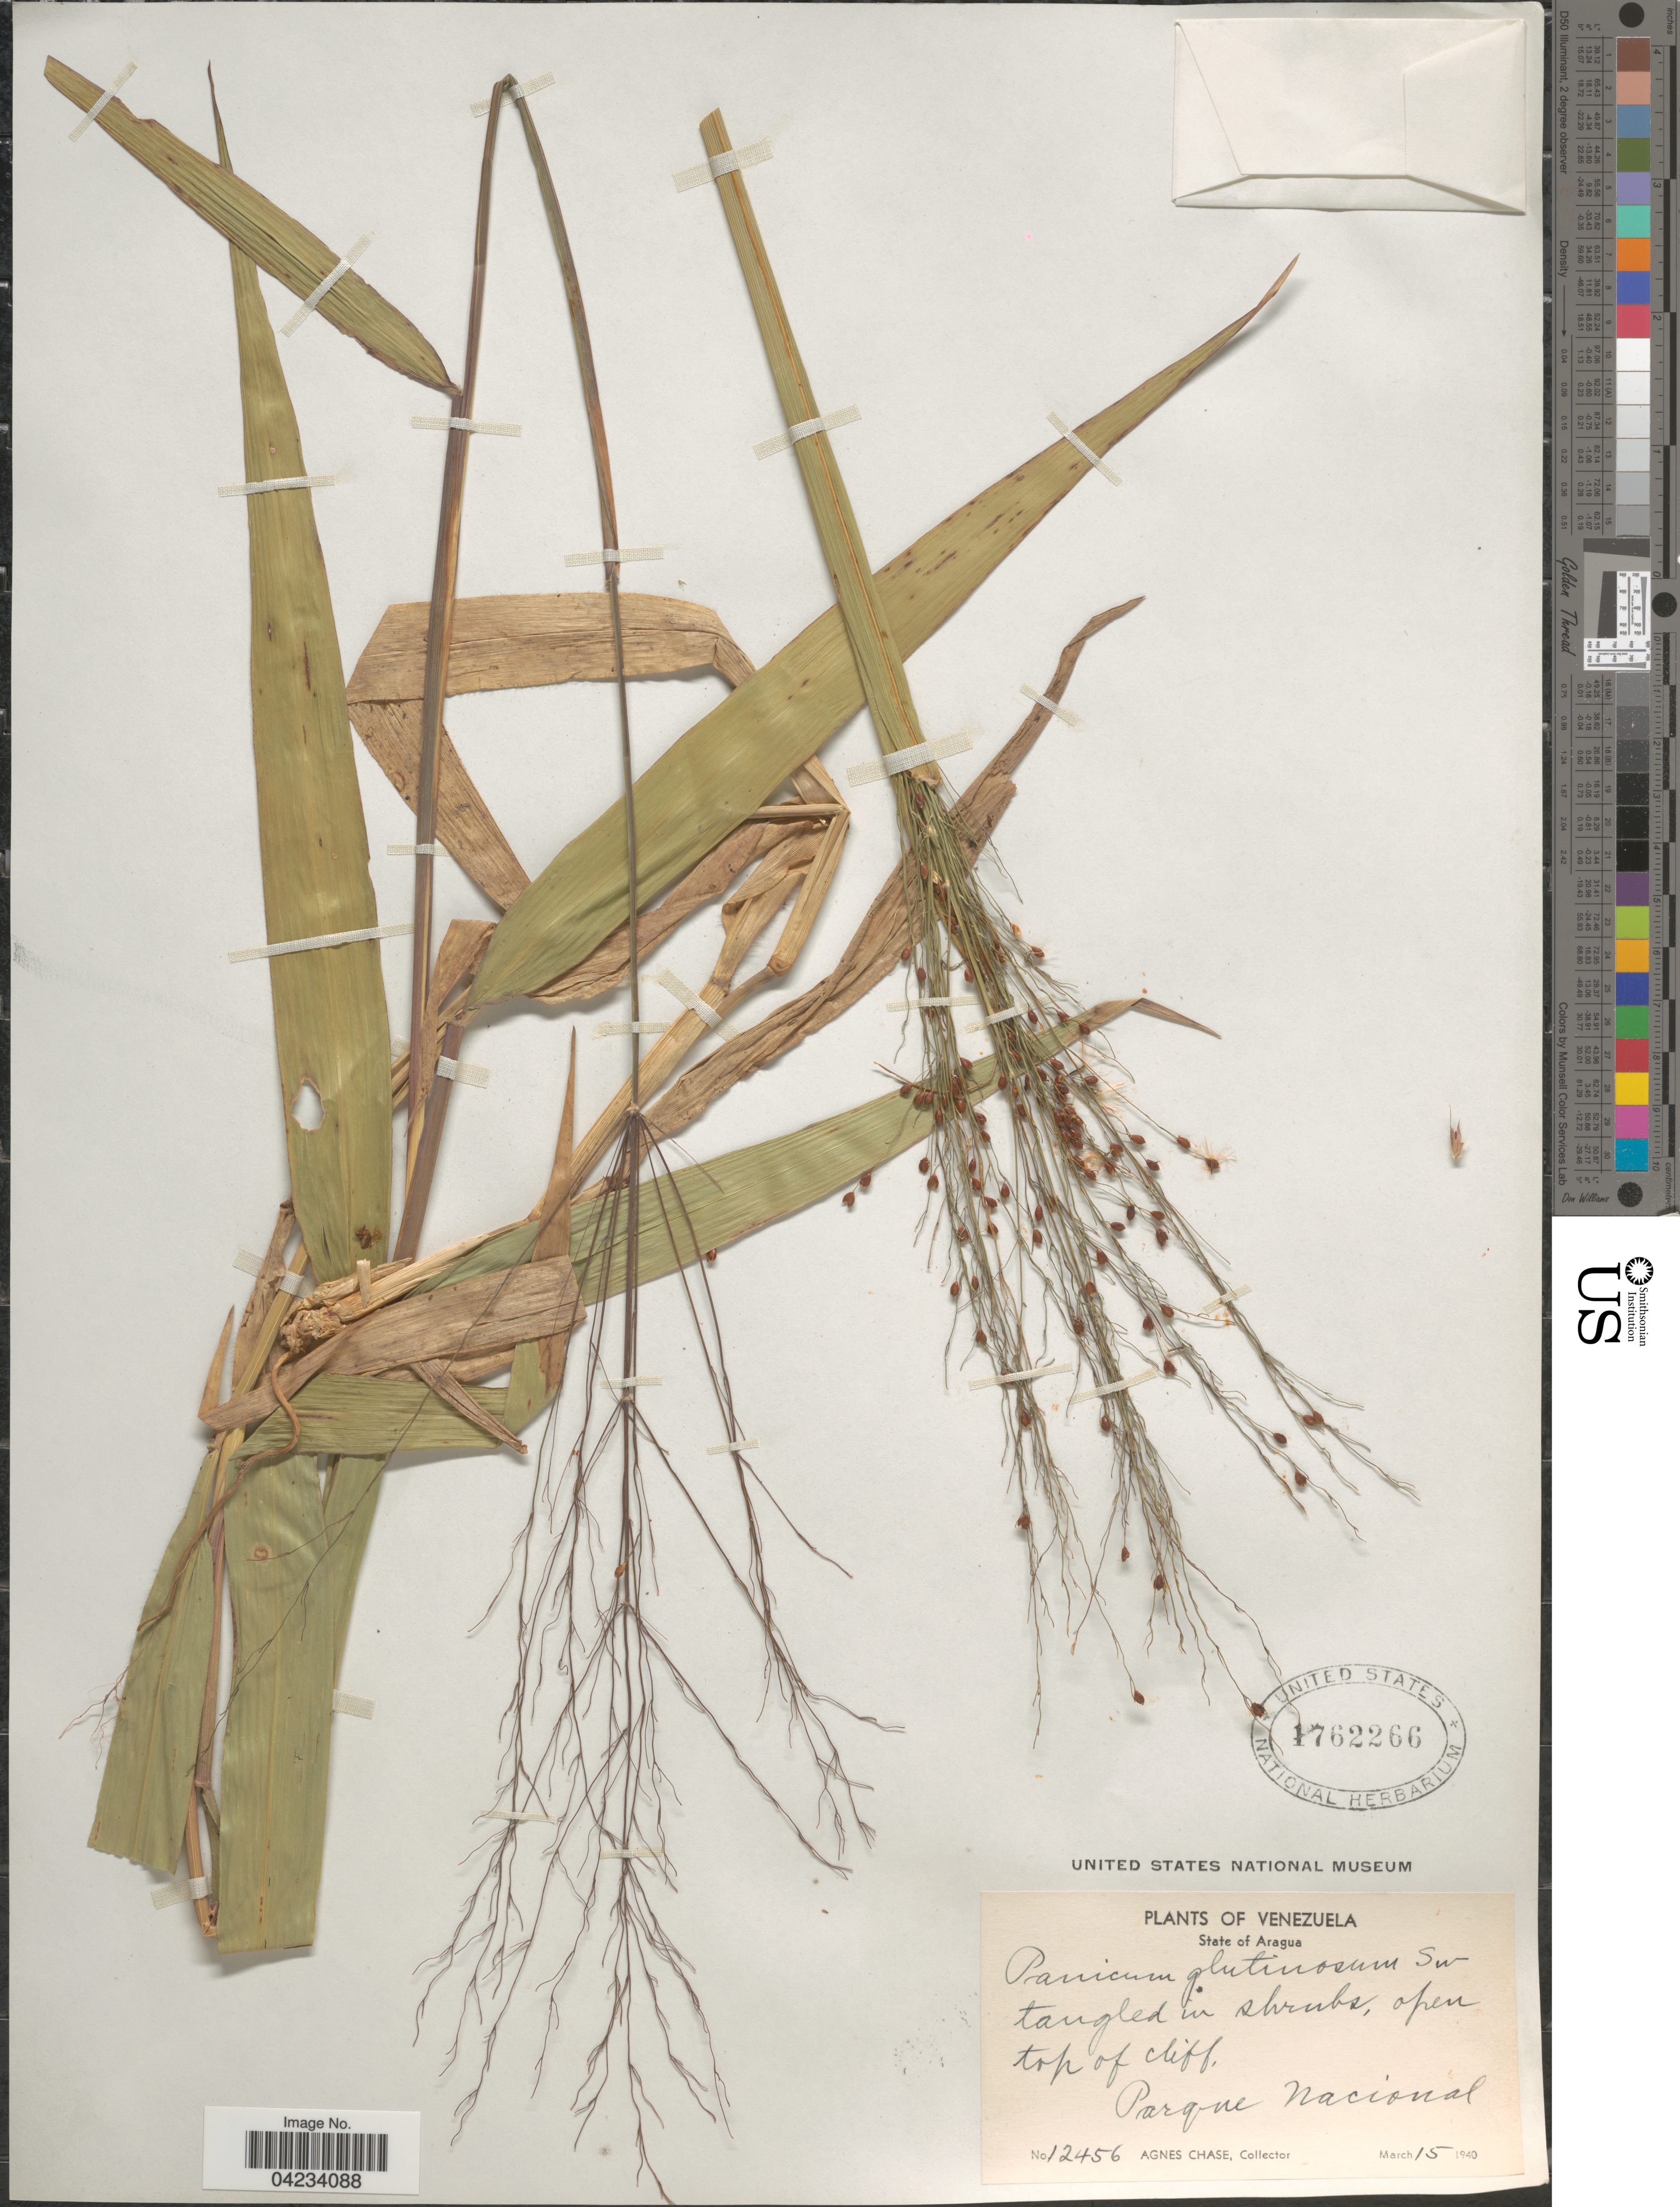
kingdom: Plantae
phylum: Tracheophyta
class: Liliopsida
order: Poales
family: Poaceae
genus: Homolepis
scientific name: Homolepis glutinosa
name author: (Sw.) Zuloaga & Soderstr.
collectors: A. Chase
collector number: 12456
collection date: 1940-03-15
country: Venezuela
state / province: Aragua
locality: Parque Nacional.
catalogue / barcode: US 1762266